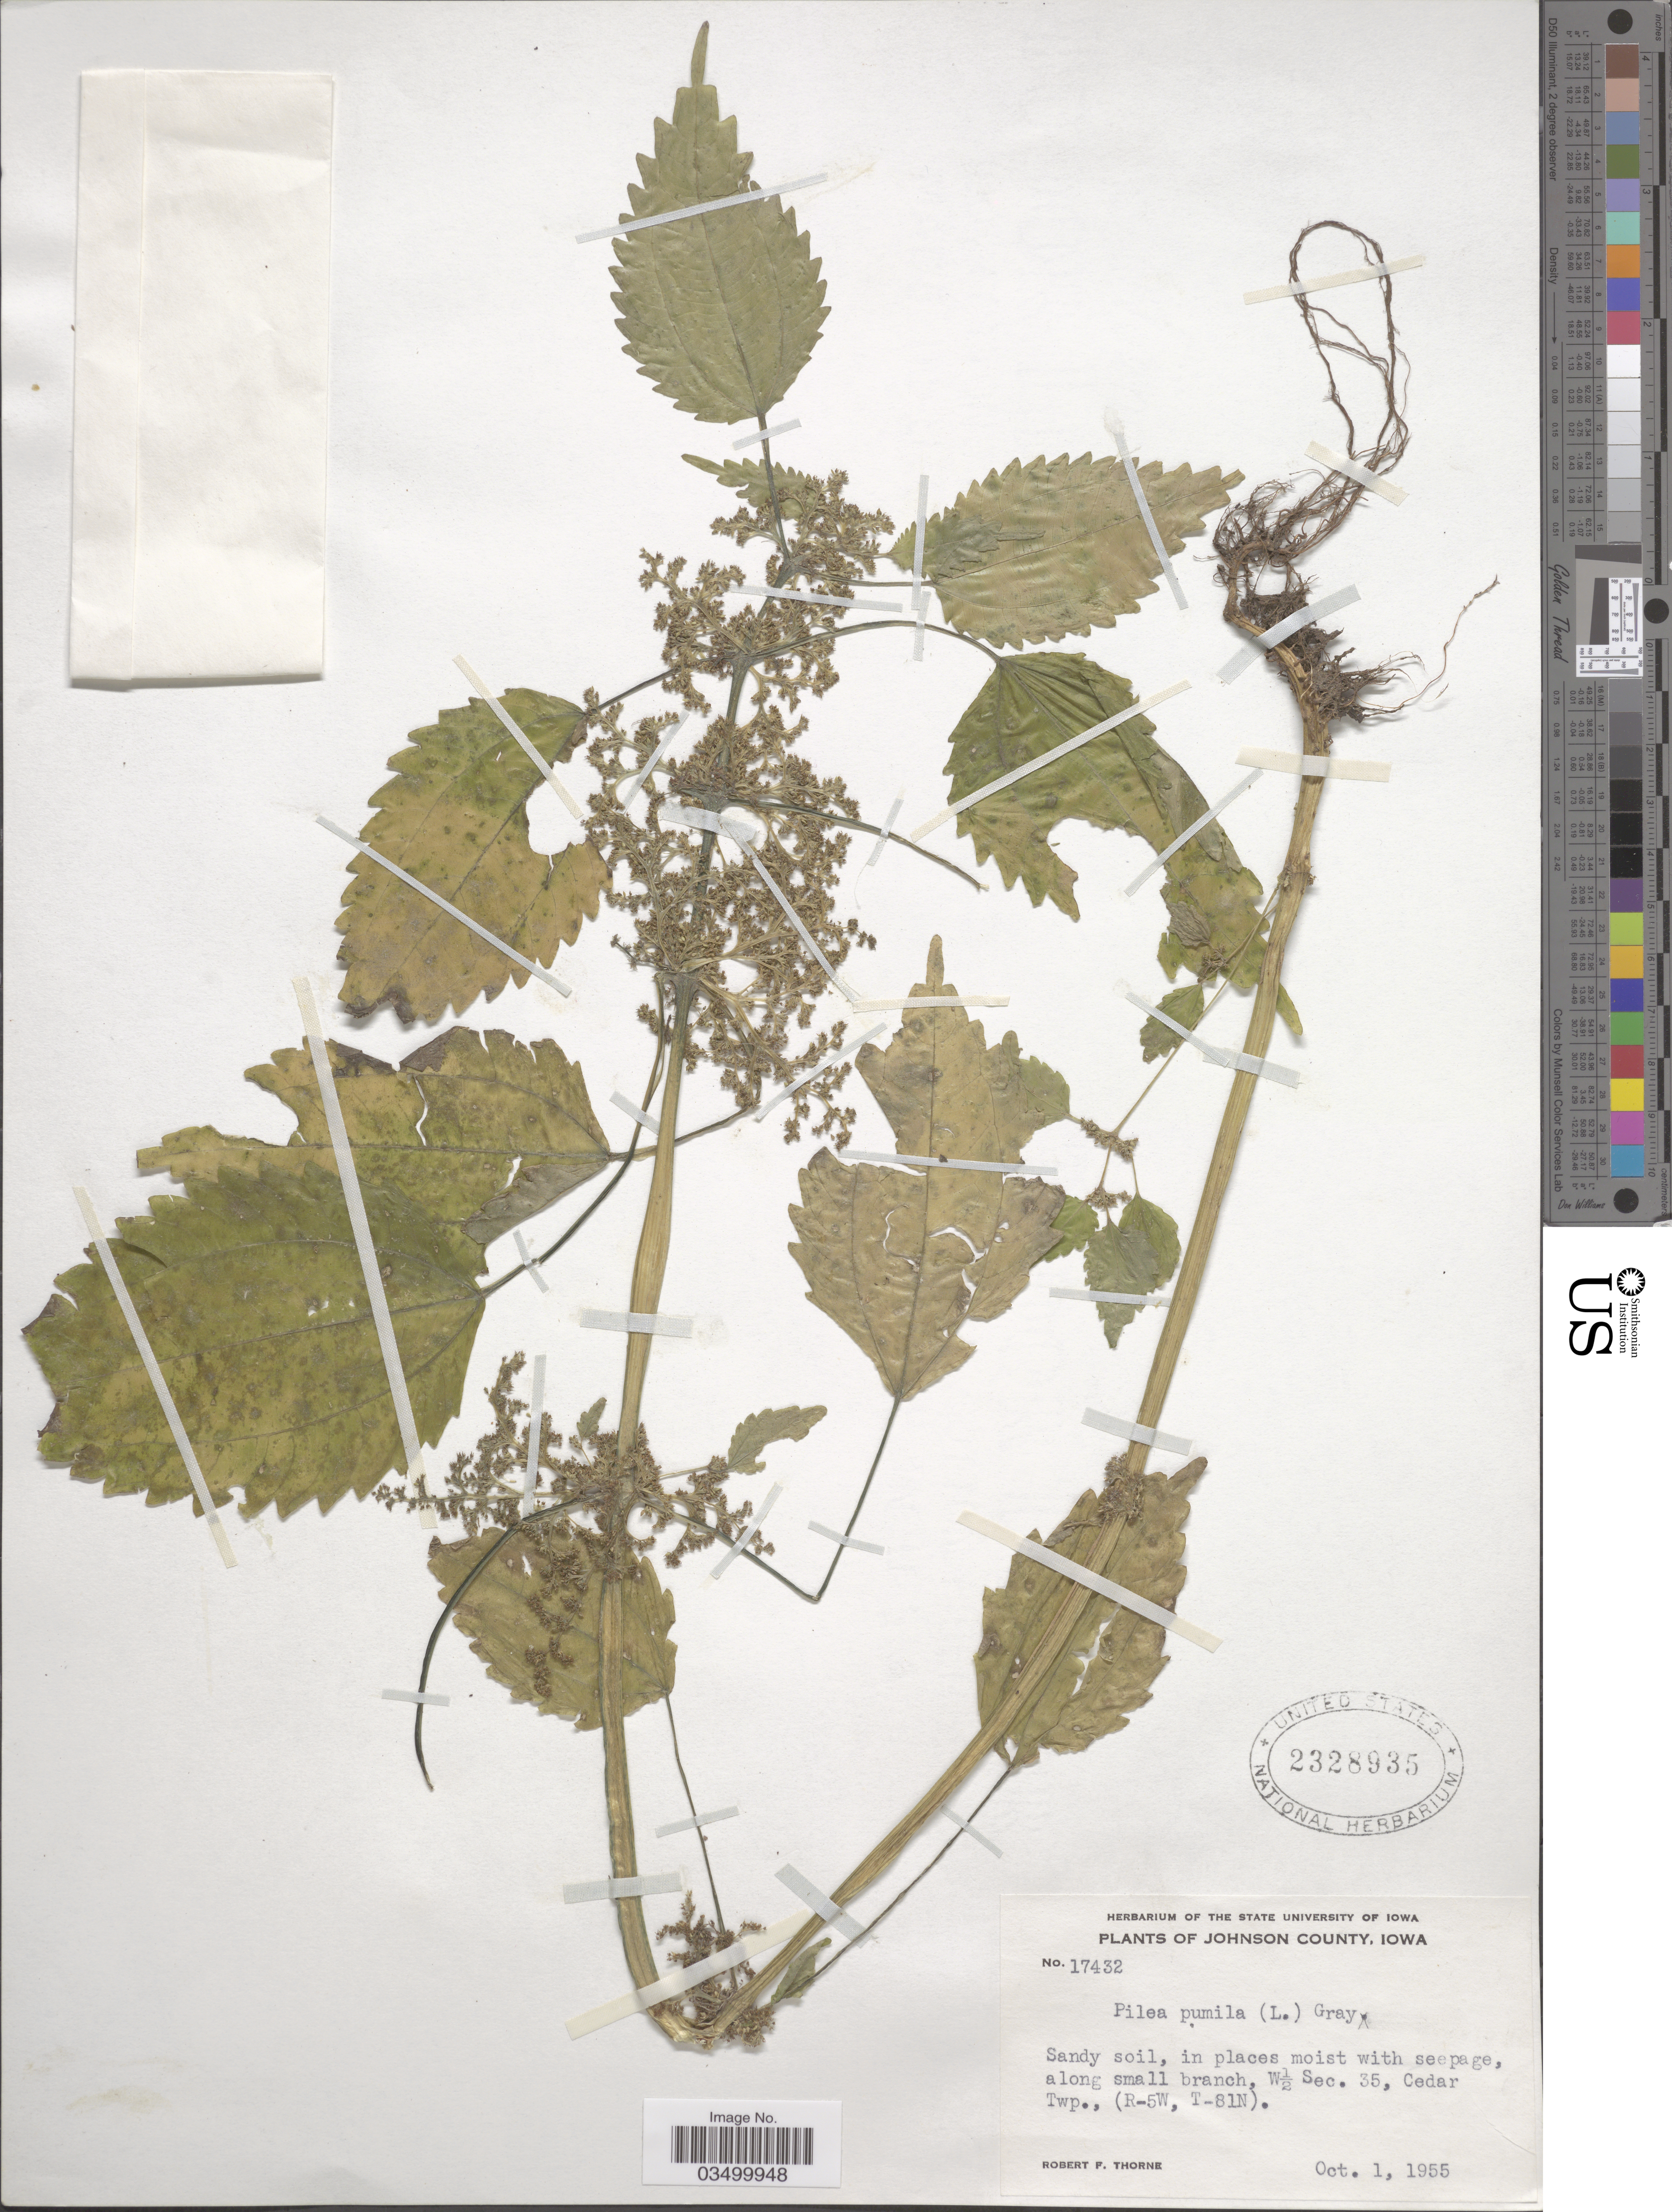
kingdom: Plantae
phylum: Tracheophyta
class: Magnoliopsida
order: Rosales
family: Urticaceae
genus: Pilea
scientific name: Pilea pumila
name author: (L.) A. Gray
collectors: R. F. Thorne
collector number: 17432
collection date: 1955-10-01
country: United States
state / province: Iowa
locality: Johnson County. W½ Sec. 35, Cedar Twp., (R-5W, T-81N).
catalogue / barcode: US 2328935